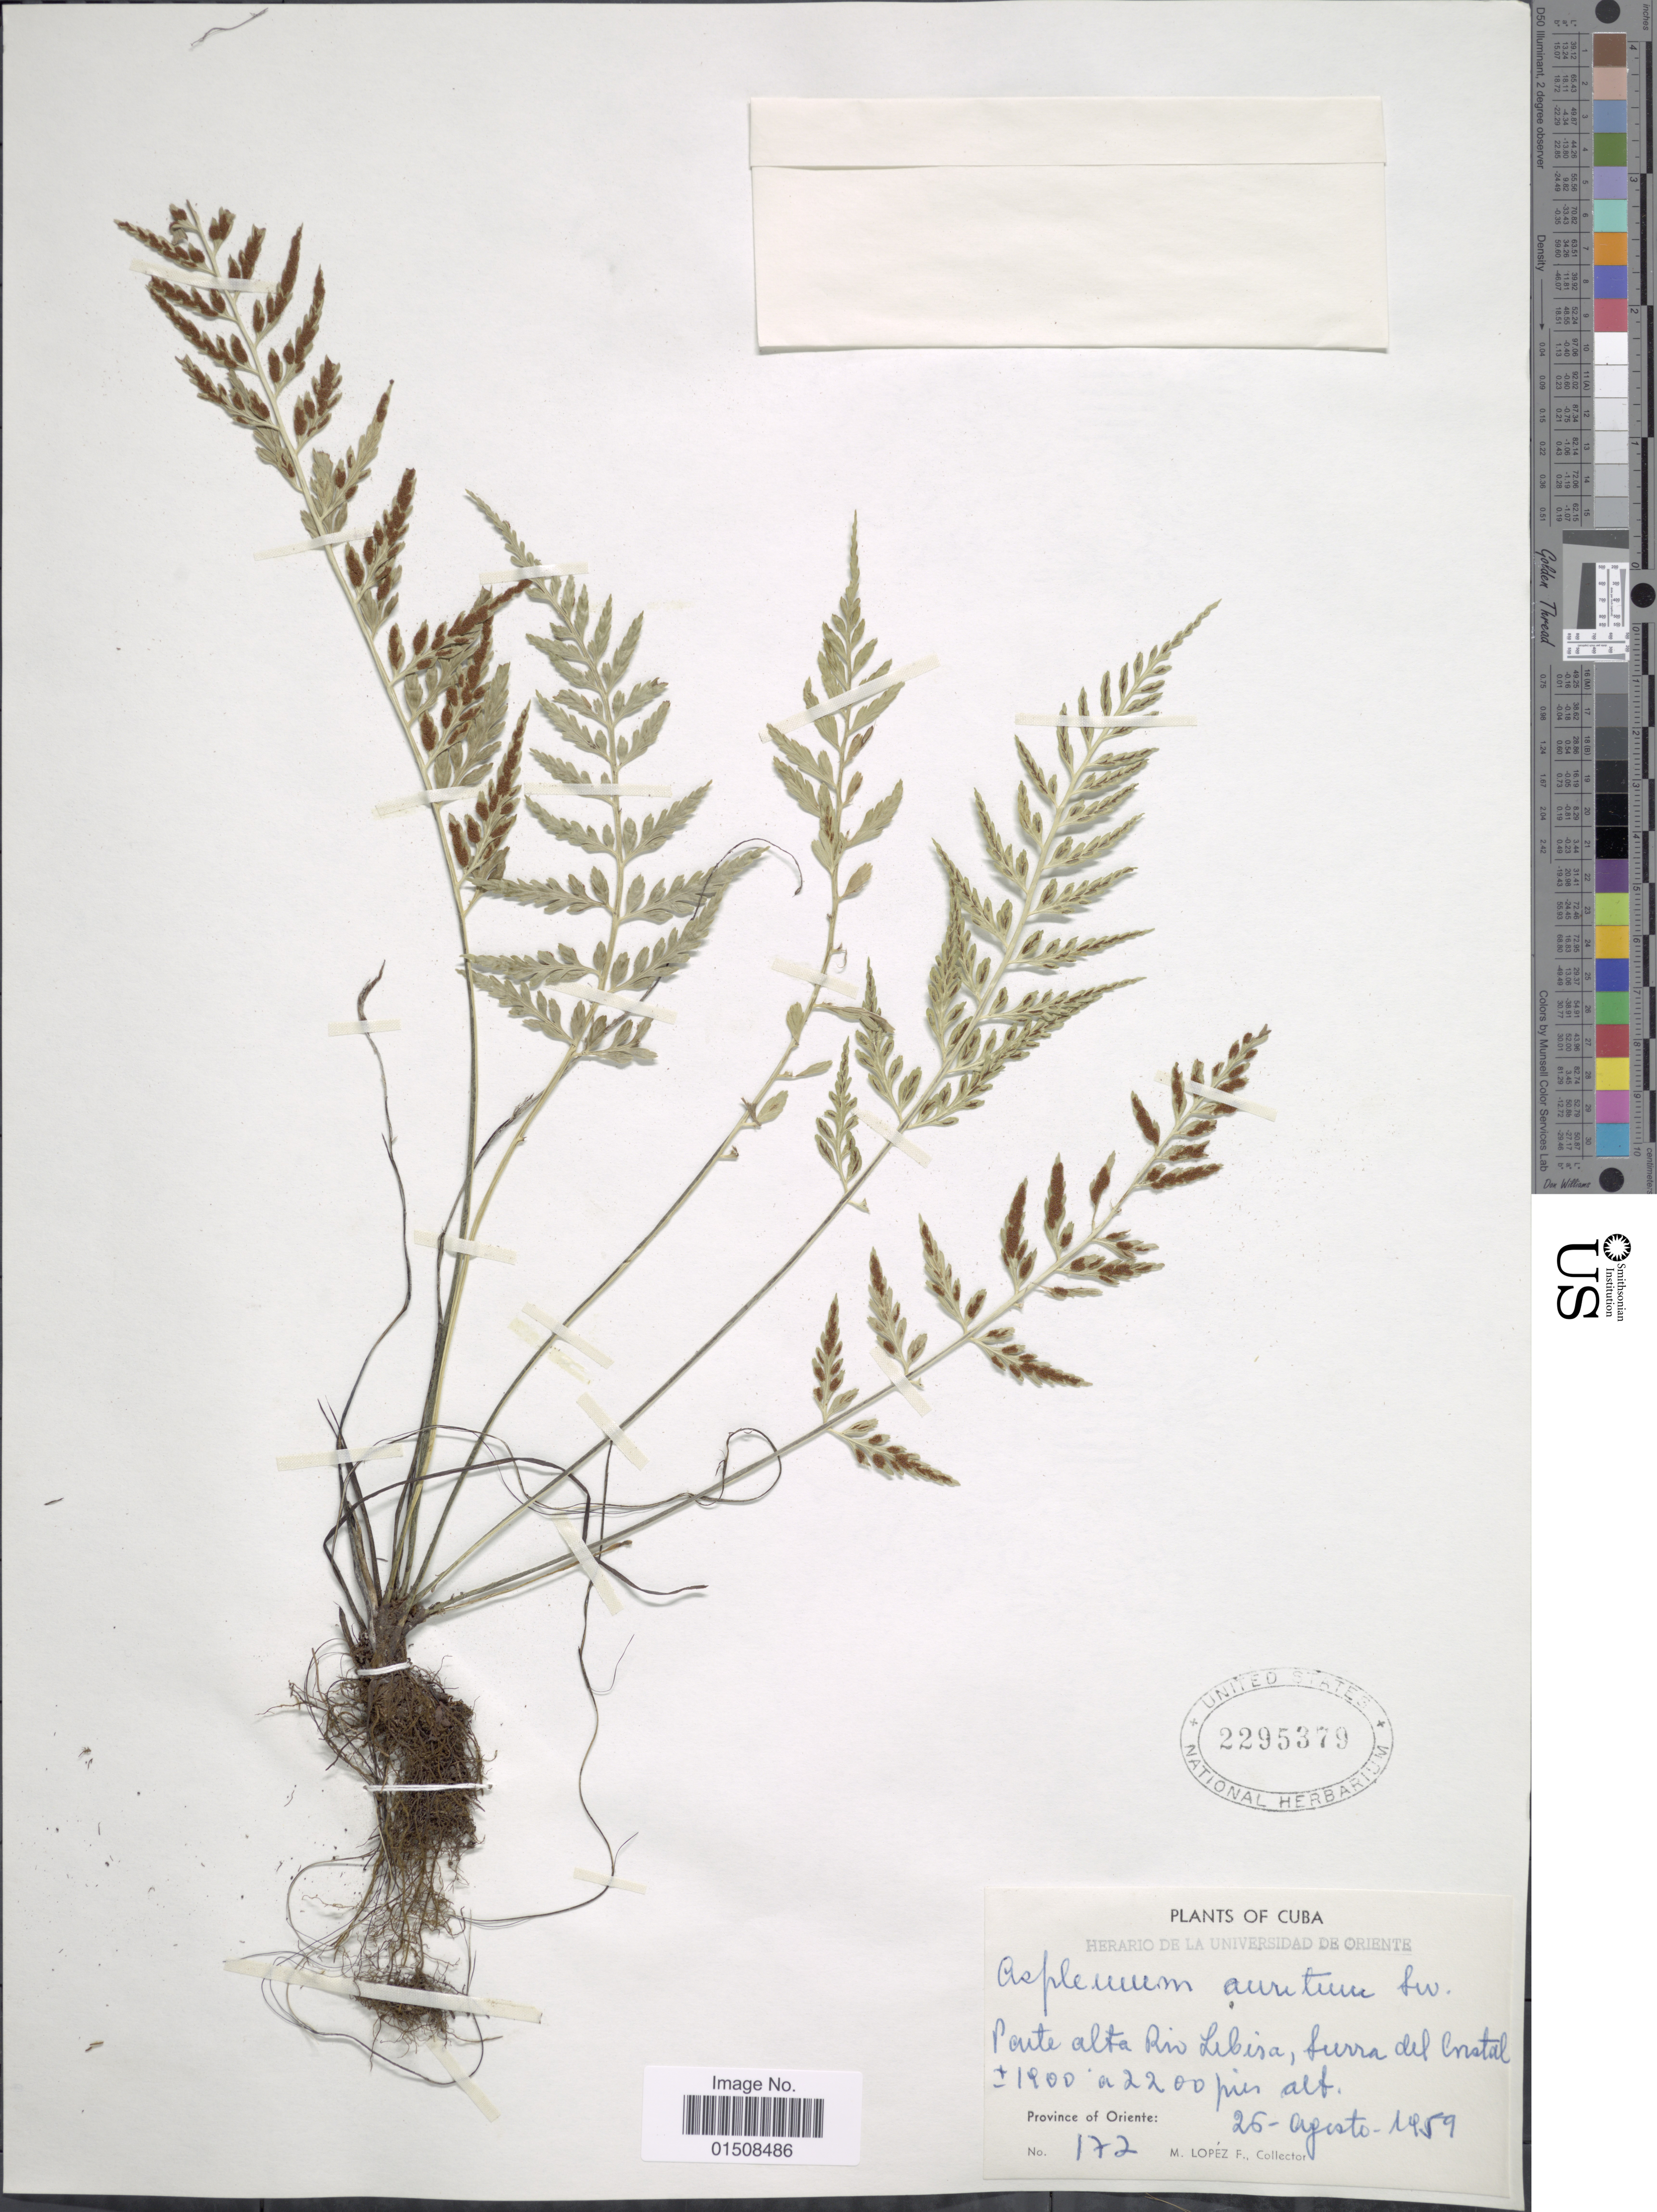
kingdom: Plantae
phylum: Tracheophyta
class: Polypodiopsida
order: Polypodiales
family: Aspleniaceae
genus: Asplenium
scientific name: Asplenium auritum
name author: Sw.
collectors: M. López Figueiras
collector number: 172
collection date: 1959-08-26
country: Cuba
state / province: Oriente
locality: Ponte alta Rio Lebisa, Sierra del Cristal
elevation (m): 1900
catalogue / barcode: US 2295379